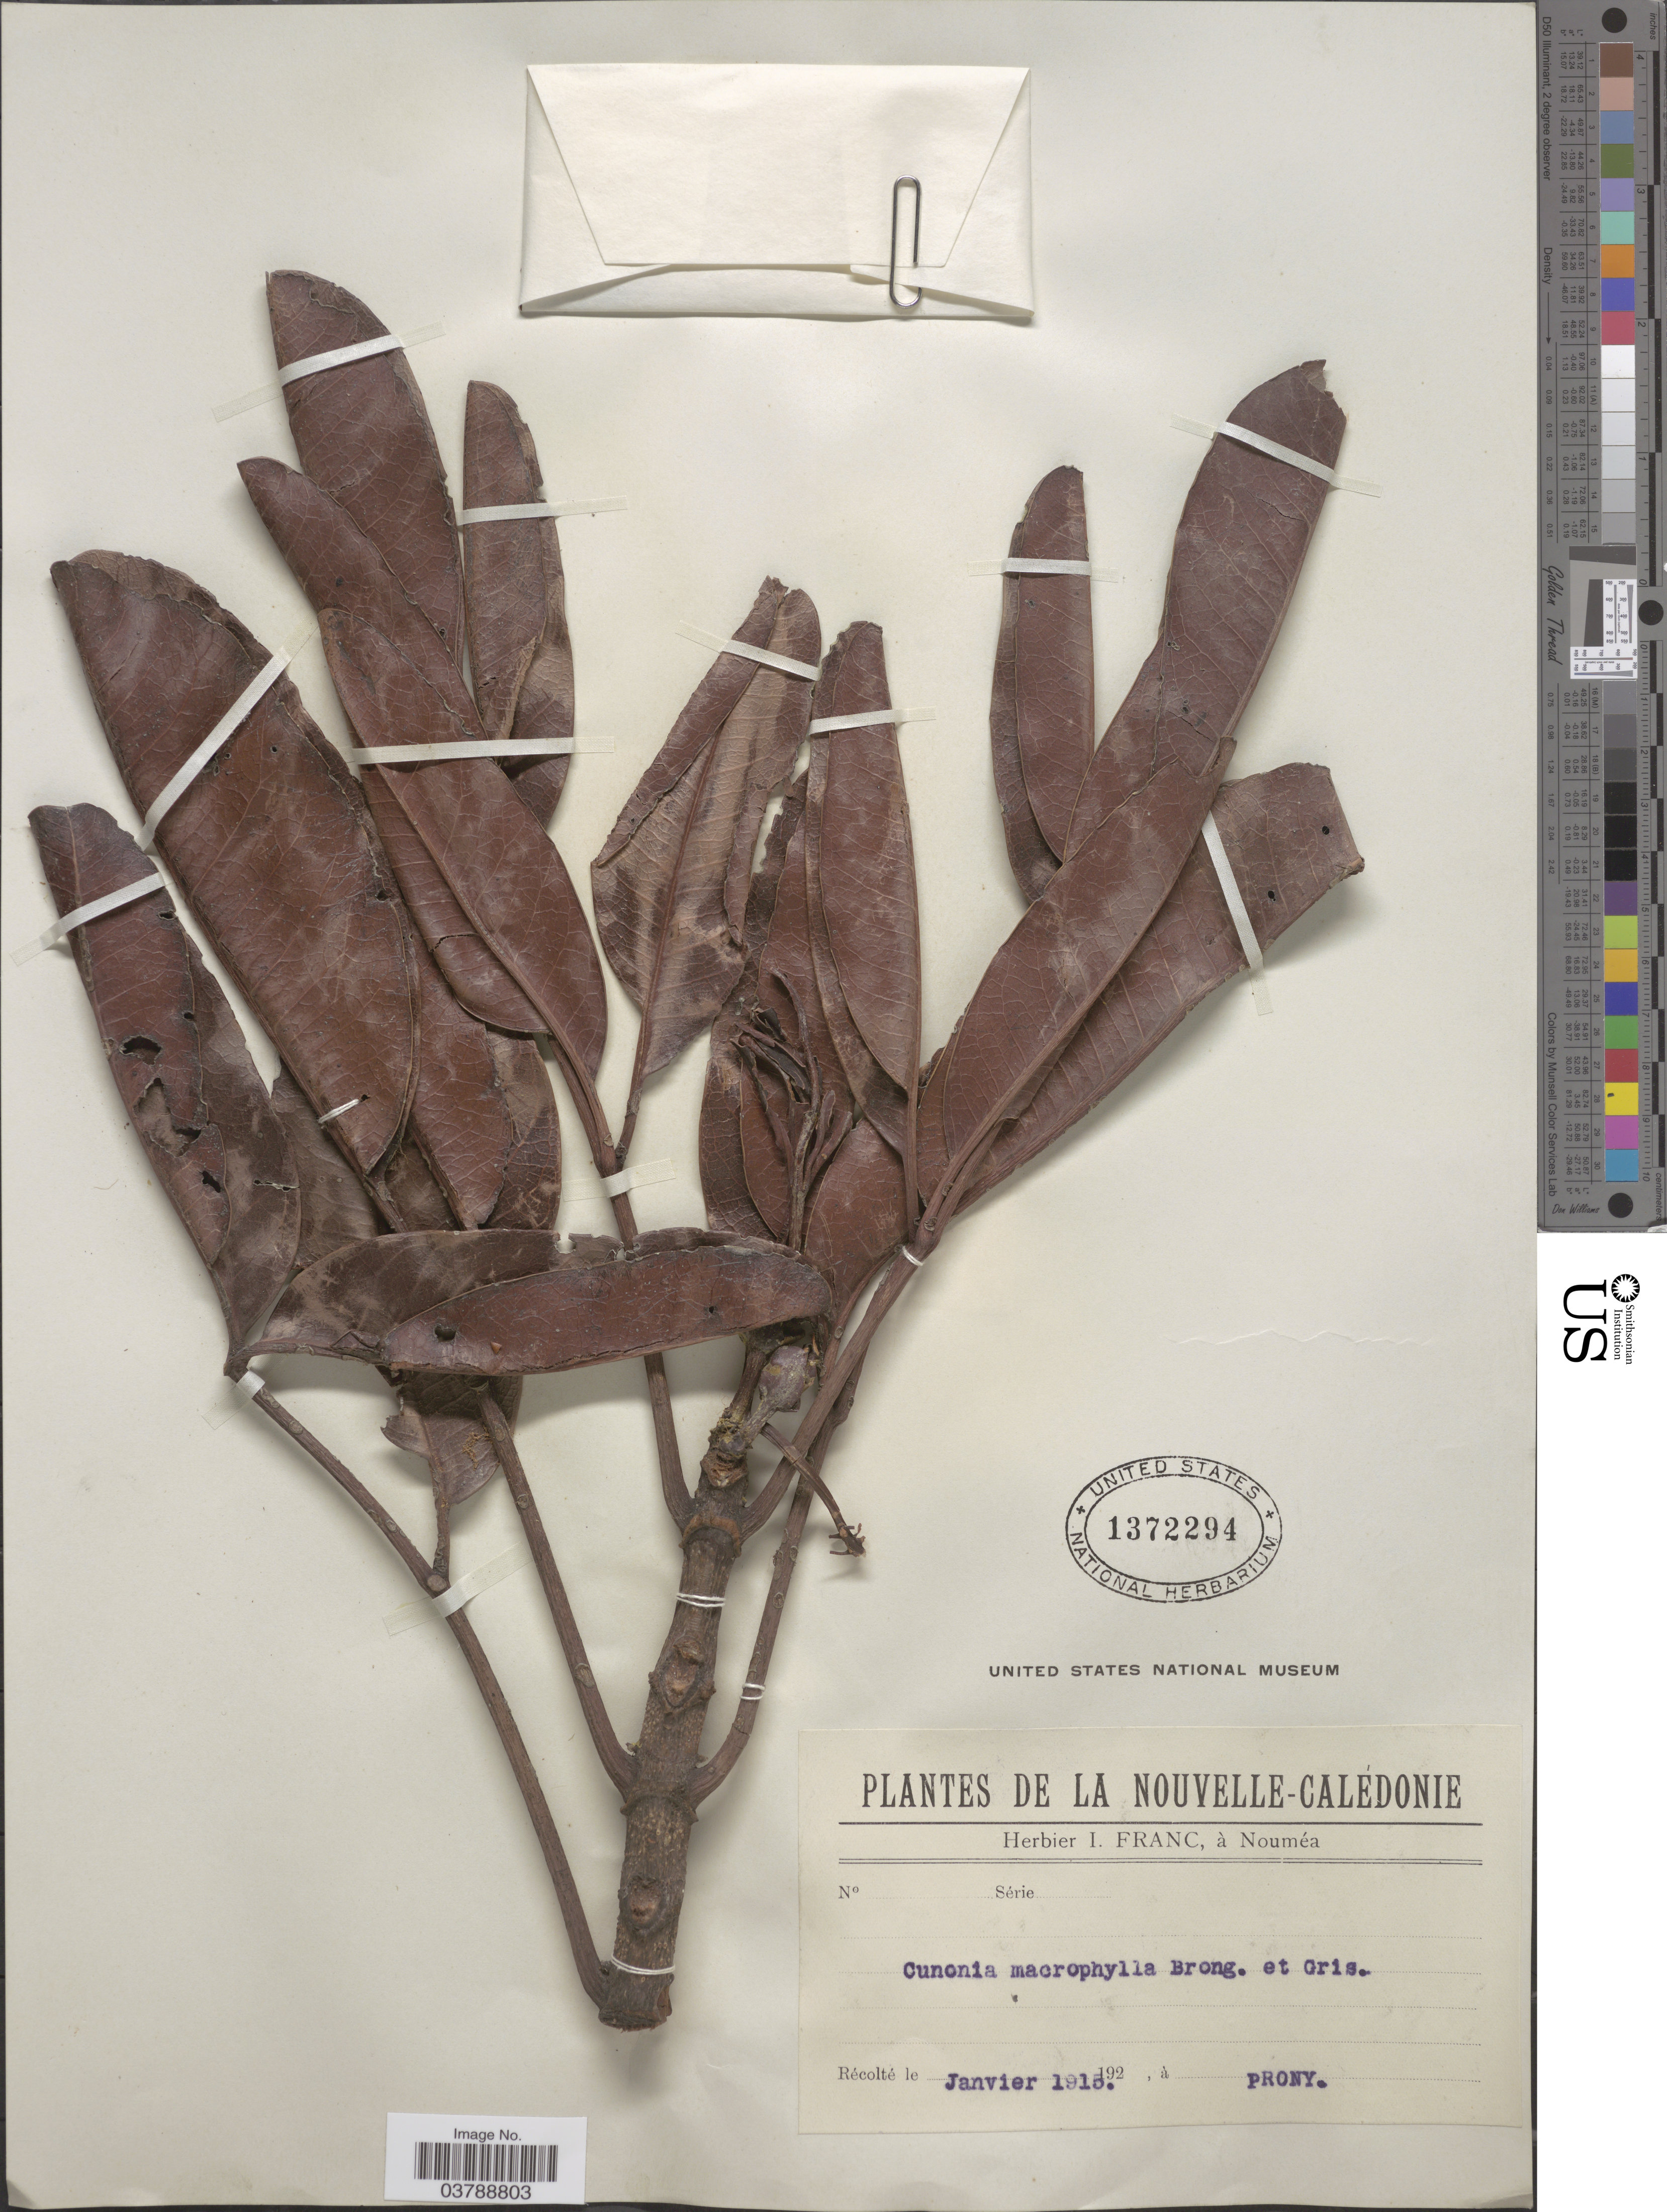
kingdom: Plantae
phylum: Tracheophyta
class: Magnoliopsida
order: Oxalidales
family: Cunoniaceae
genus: Cunonia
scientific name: Cunonia macrophylla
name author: Brongn. & Gris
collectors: ex herb. I. Franc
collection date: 1915-01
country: New Caledonia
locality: Prony.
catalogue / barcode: US 1372294